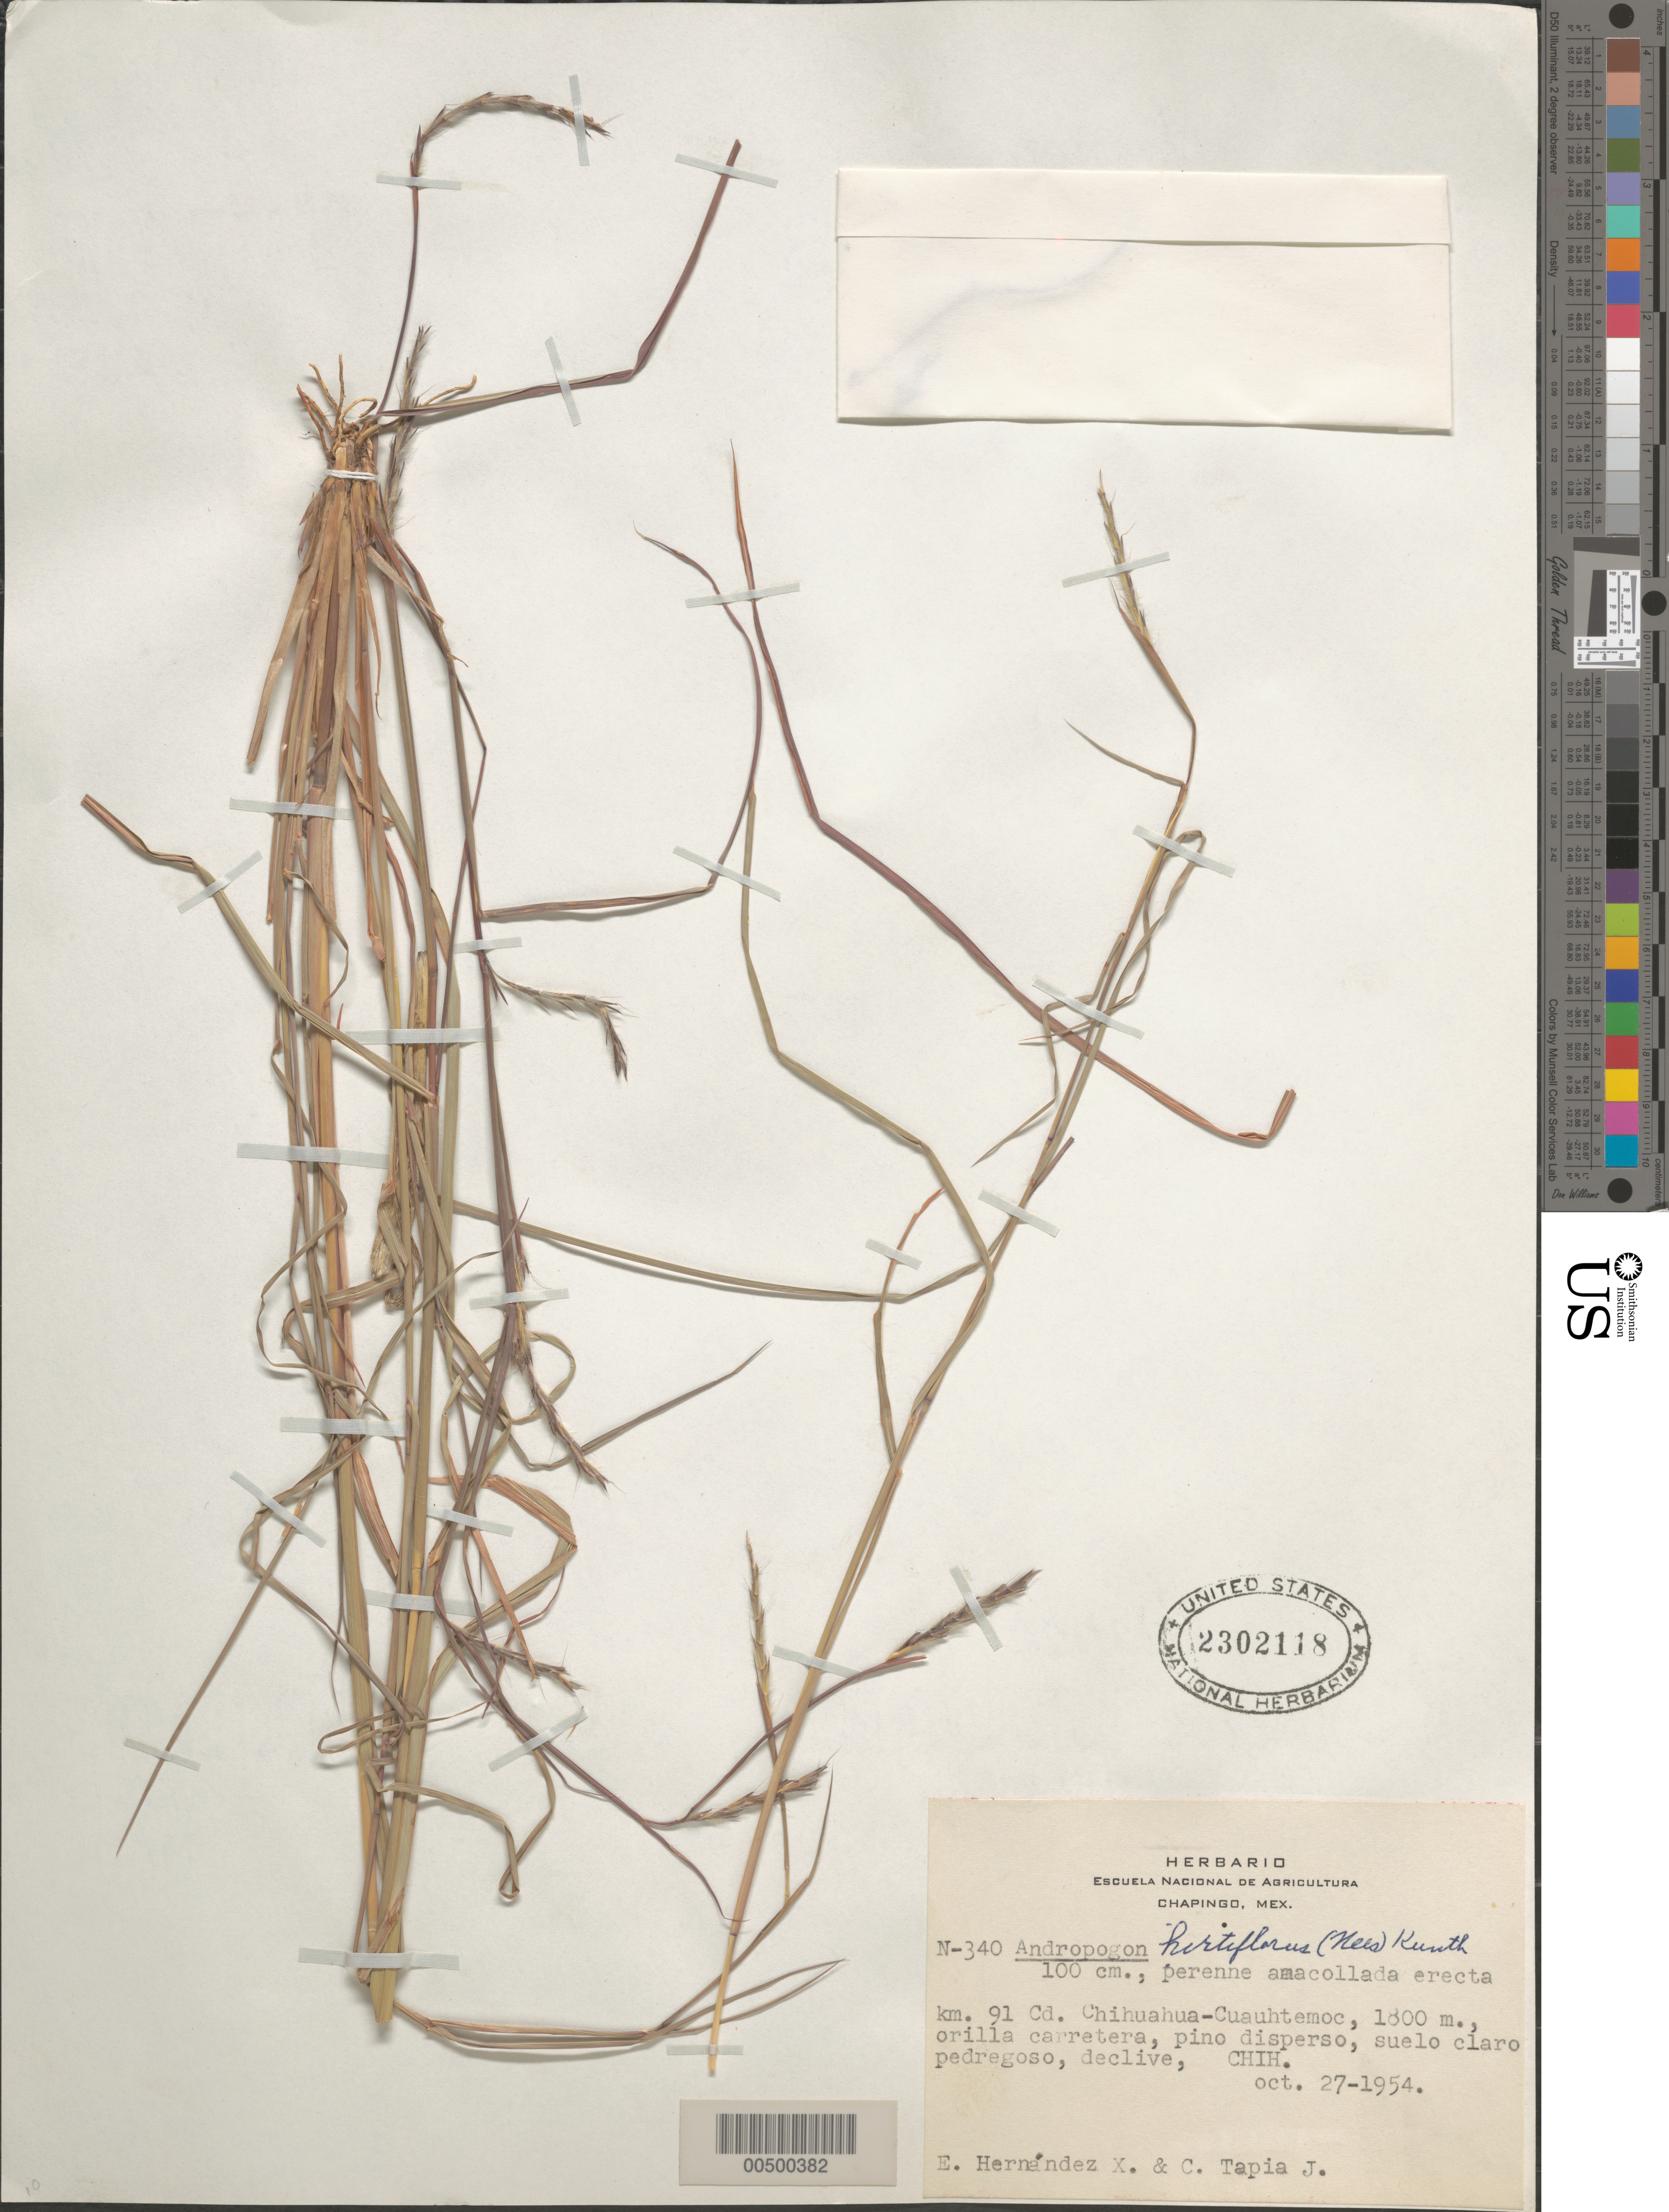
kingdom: Plantae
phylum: Tracheophyta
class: Liliopsida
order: Poales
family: Poaceae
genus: Schizachyrium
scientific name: Schizachyrium sanguineum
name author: (Retz.) Alston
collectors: E. I. Hernández-X. & C. Tapia-J.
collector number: N-340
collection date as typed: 27 Oct 1954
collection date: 1954-10-27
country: Mexico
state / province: Chihuahua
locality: Km 91, Cd. Chihuahua-Cuauhtemoc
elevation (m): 1800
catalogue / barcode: US 2302118